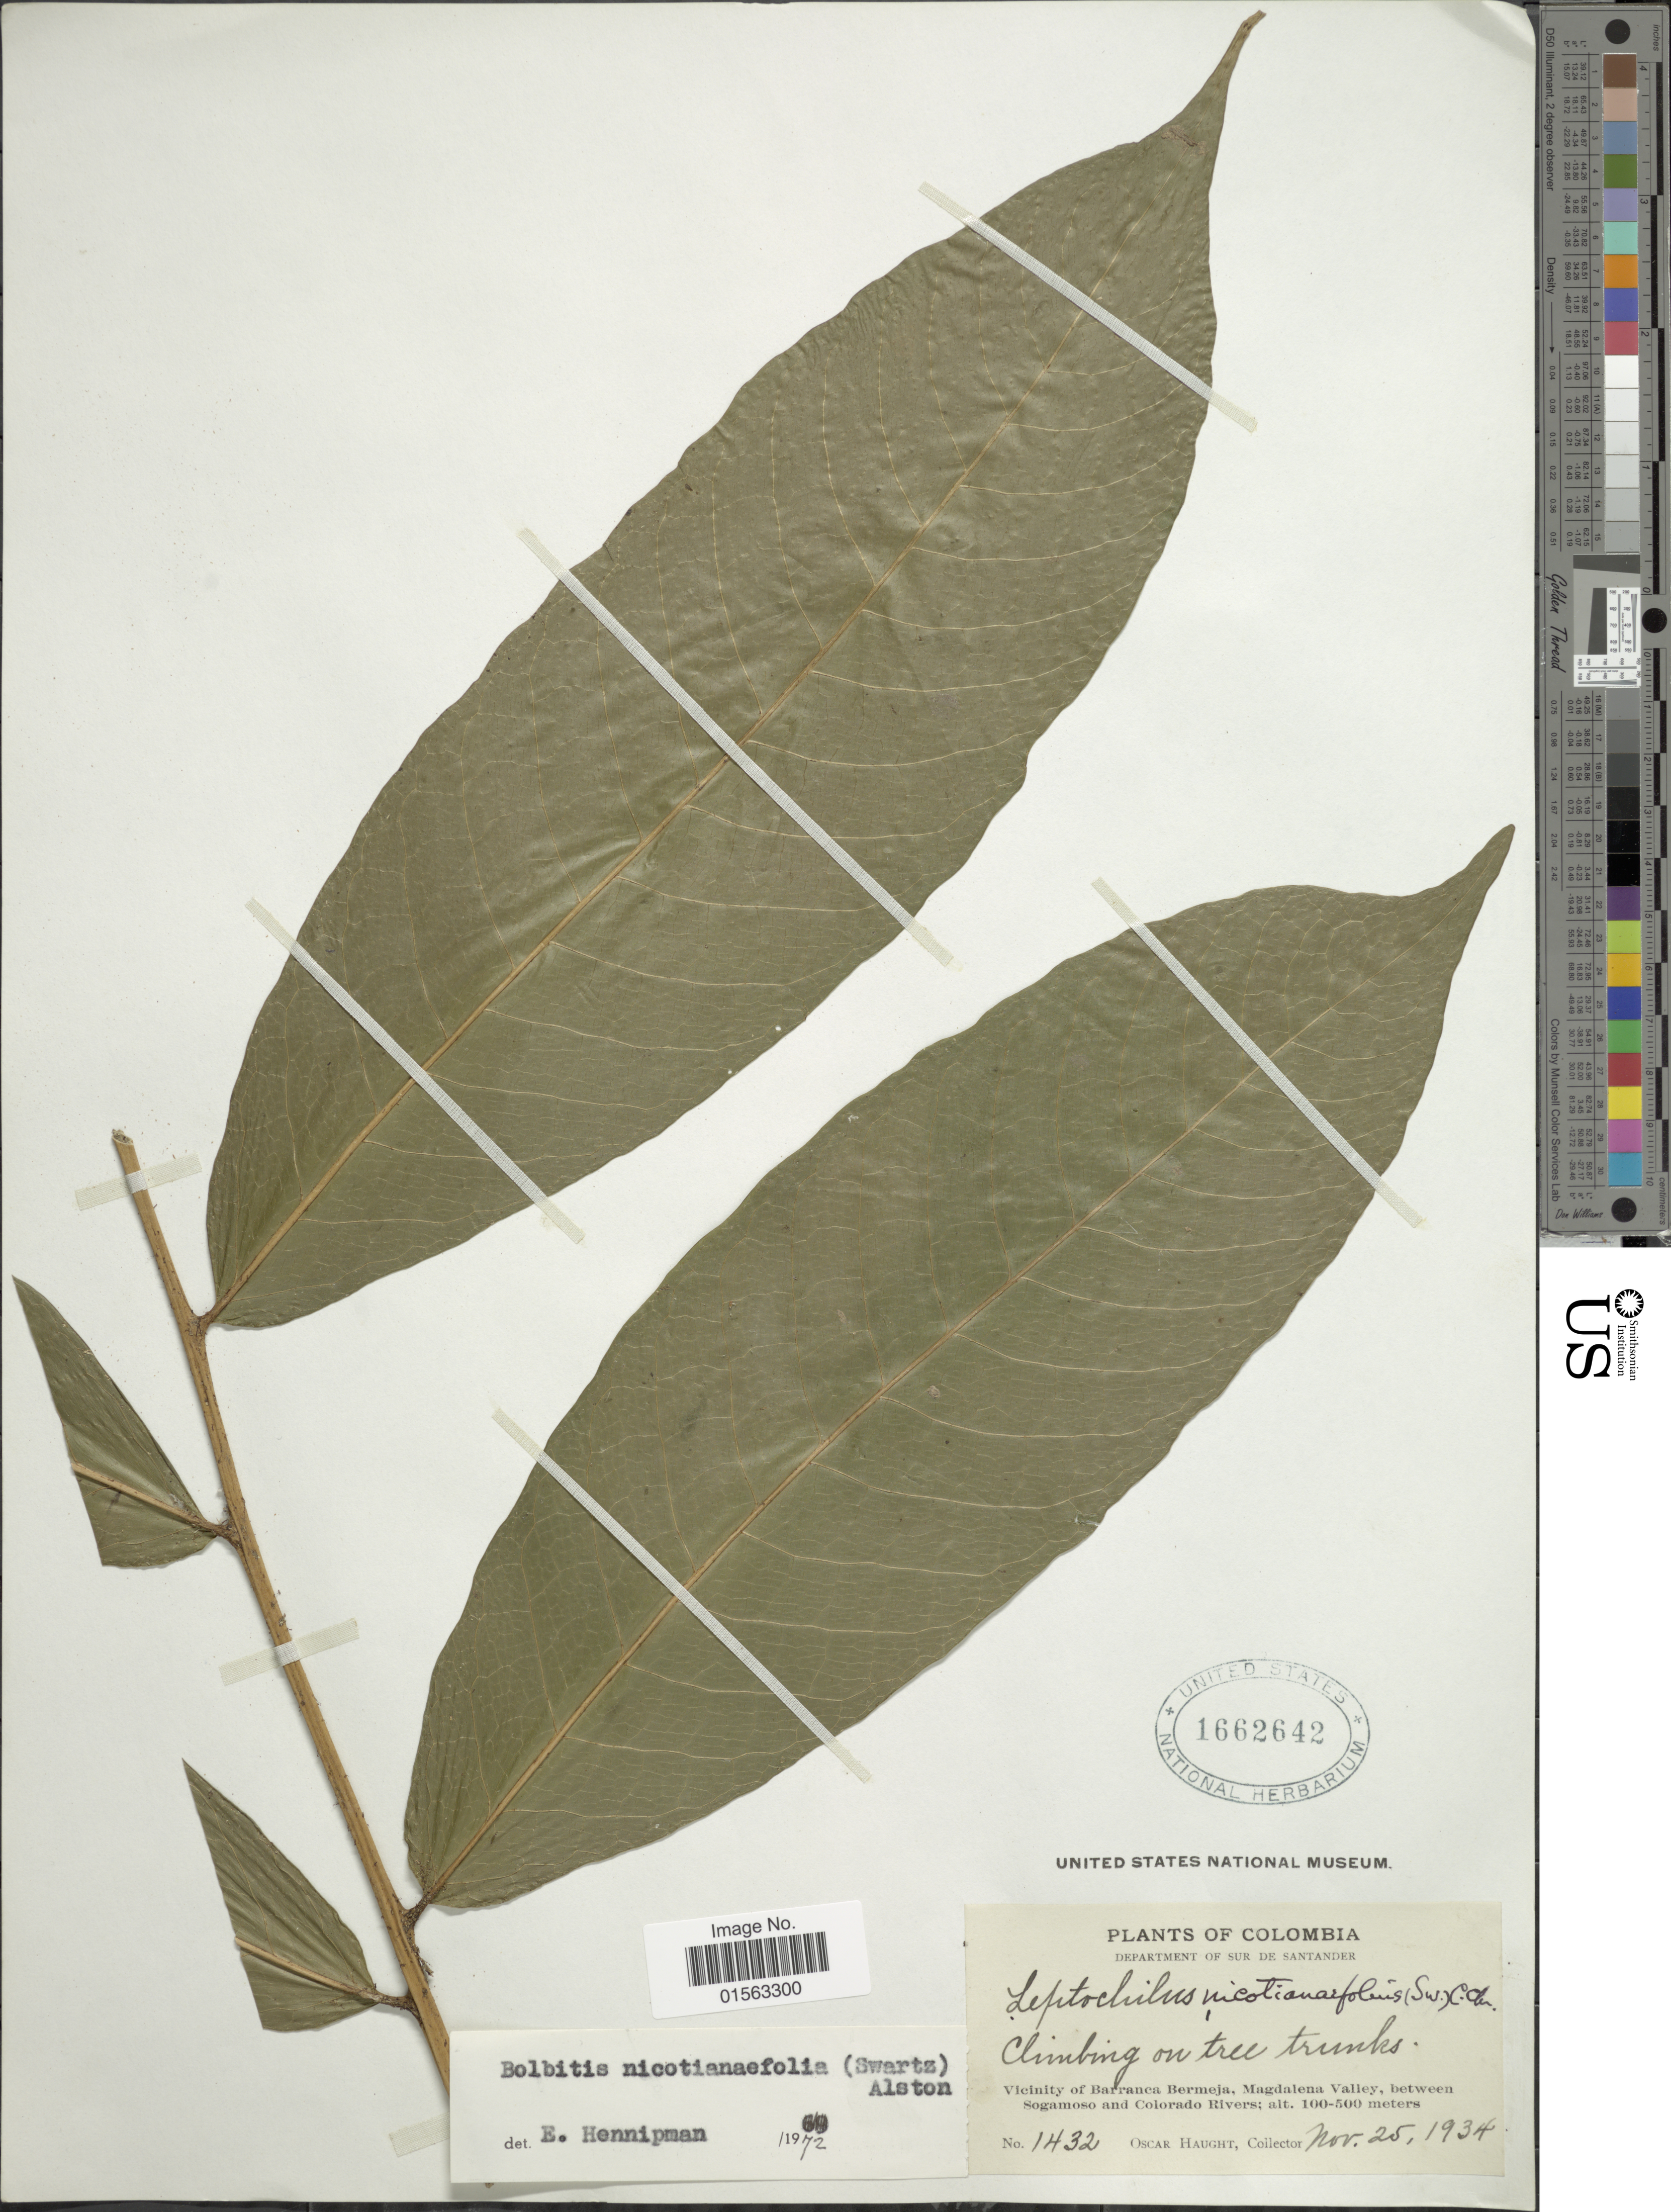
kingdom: Plantae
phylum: Tracheophyta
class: Polypodiopsida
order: Polypodiales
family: Dryopteridaceae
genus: Mickelia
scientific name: Mickelia nicotianifolia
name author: (Sw.) R.C. Moran et al.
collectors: O. L. Haught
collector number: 1432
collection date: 1934-11-25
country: Colombia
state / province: Santander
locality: Colombia, Department of Sur de Santander, Vicinity of Barranca Bermeja, Magdalena Valley, between Sogamoso and Colorado Rivers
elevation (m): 100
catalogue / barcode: US 1662642